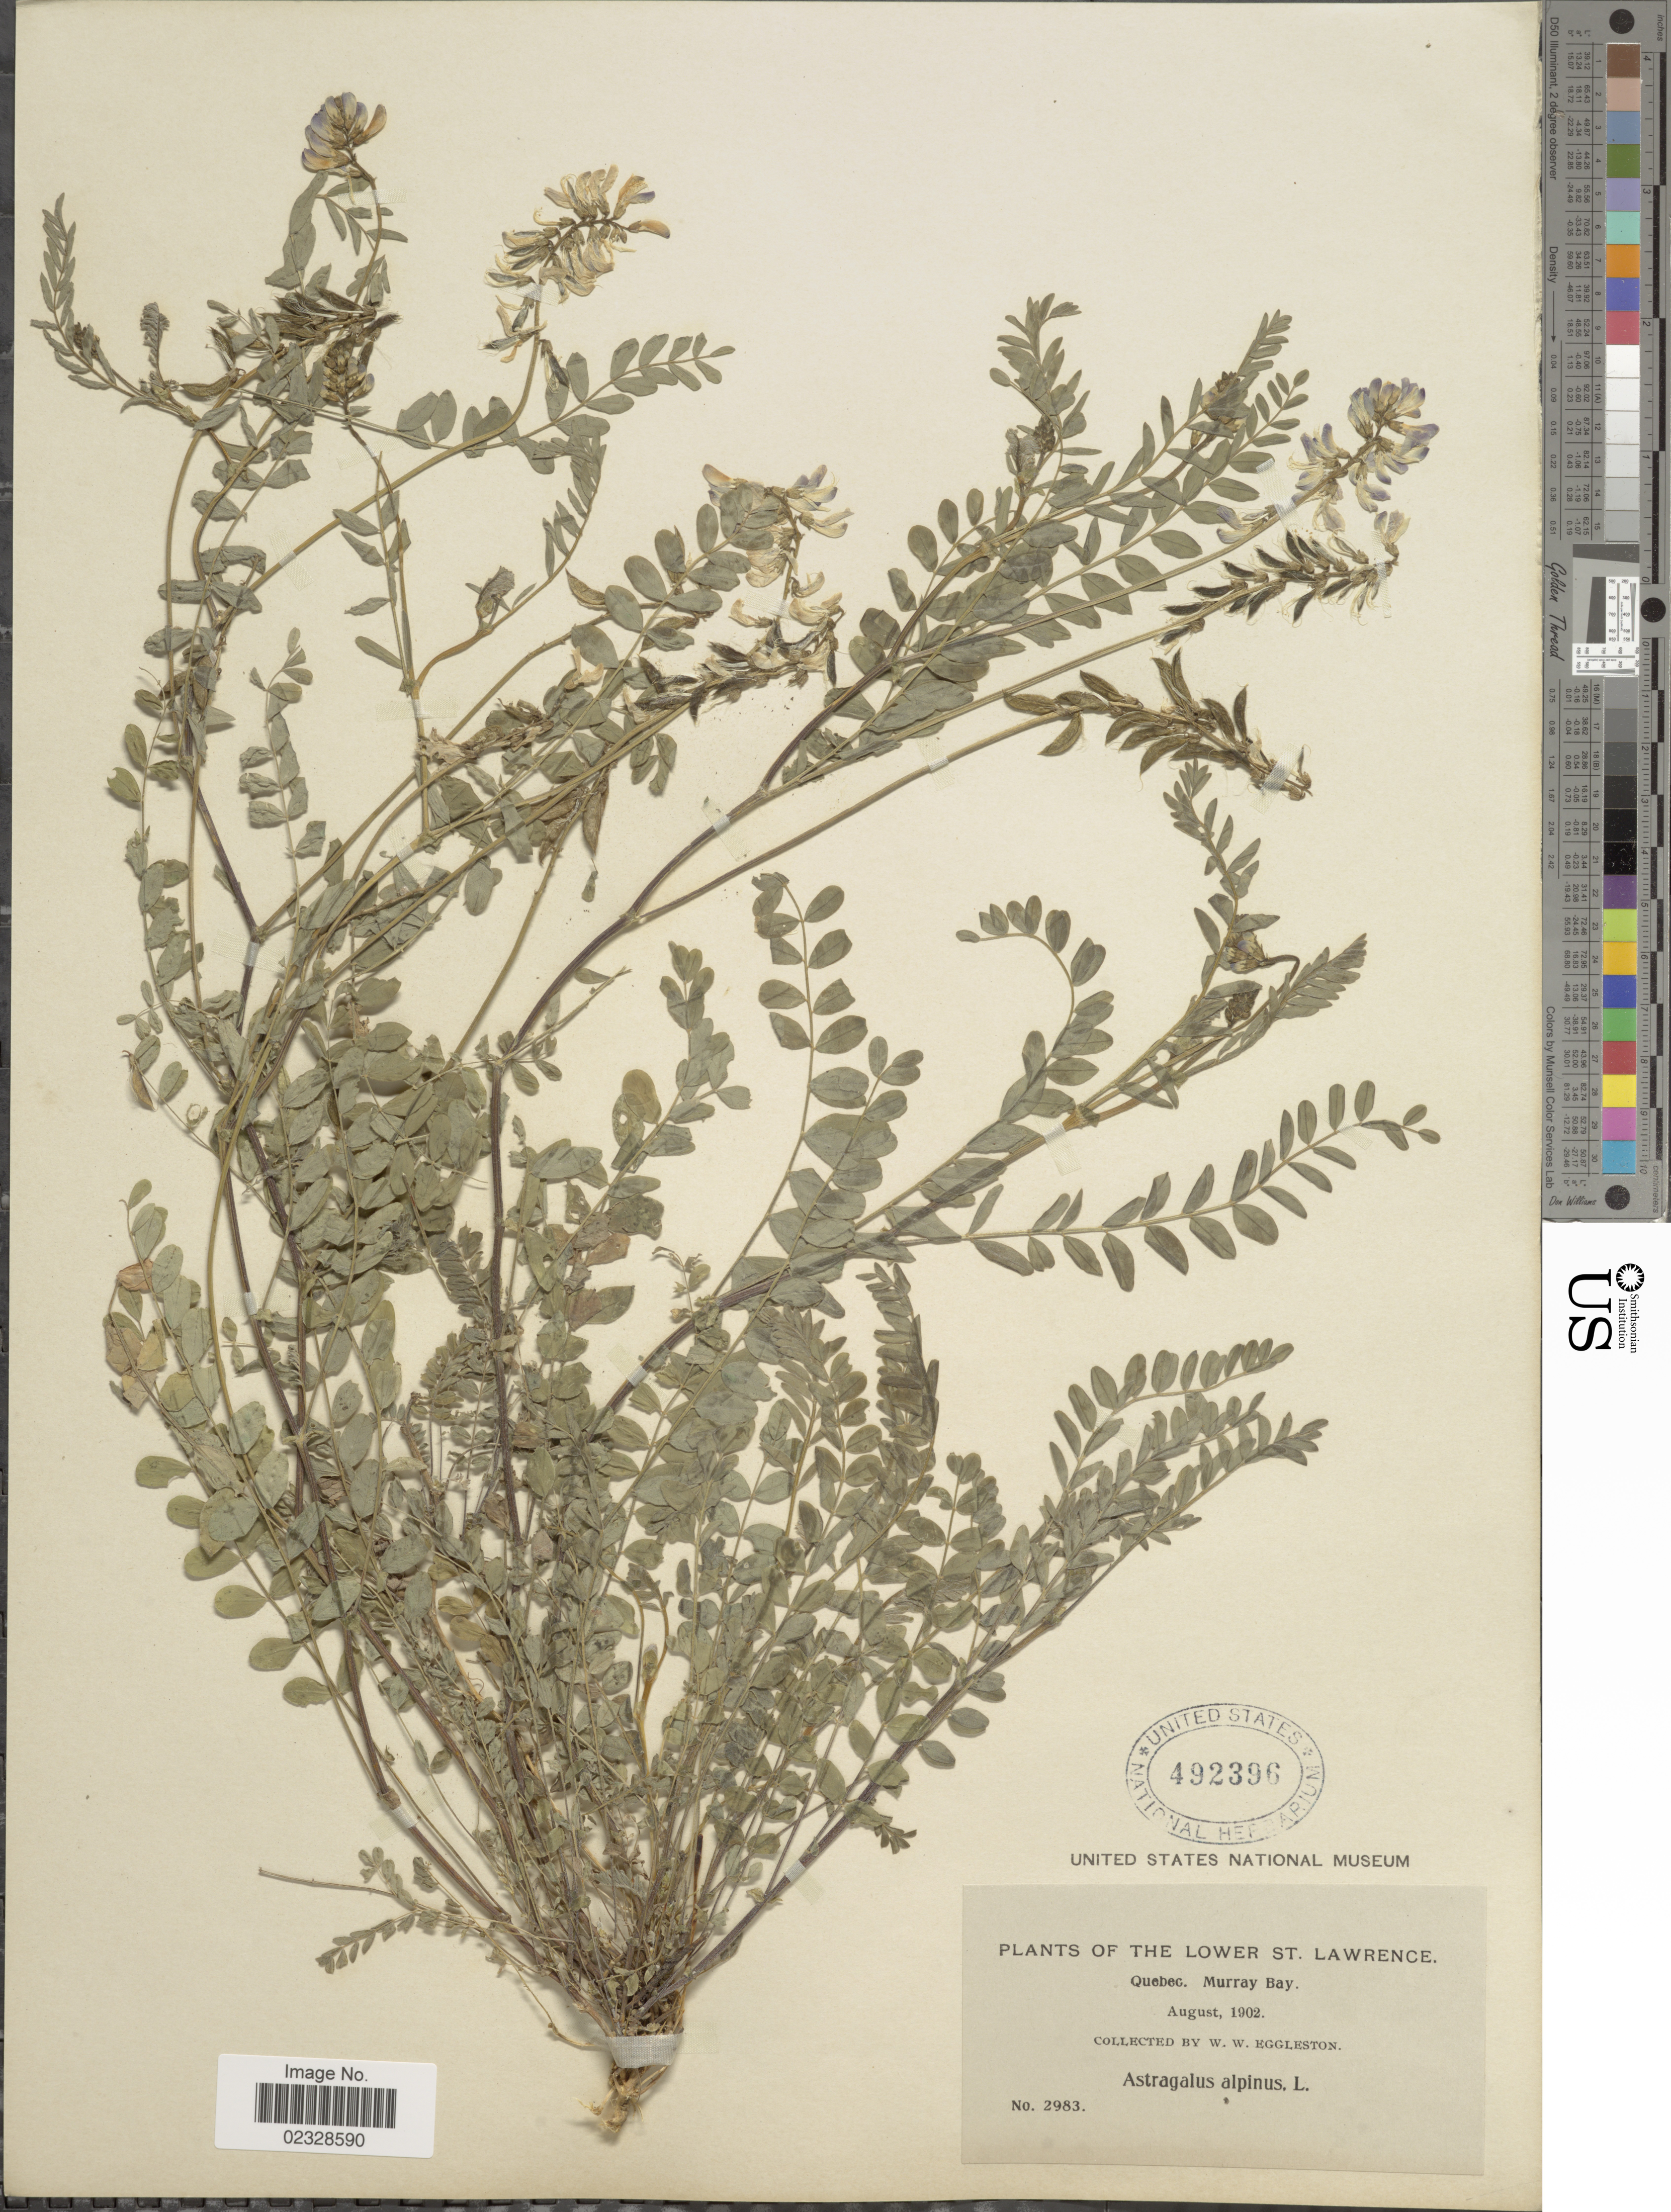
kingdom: Plantae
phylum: Tracheophyta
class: Magnoliopsida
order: Fabales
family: Fabaceae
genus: Astragalus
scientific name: Astragalus alpinus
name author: L.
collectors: W. W. Eggleston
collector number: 2983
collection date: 1902-08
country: Canada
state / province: Quebec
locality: Lower St. Lawrence. Quebec. Murray Bay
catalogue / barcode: US 492396